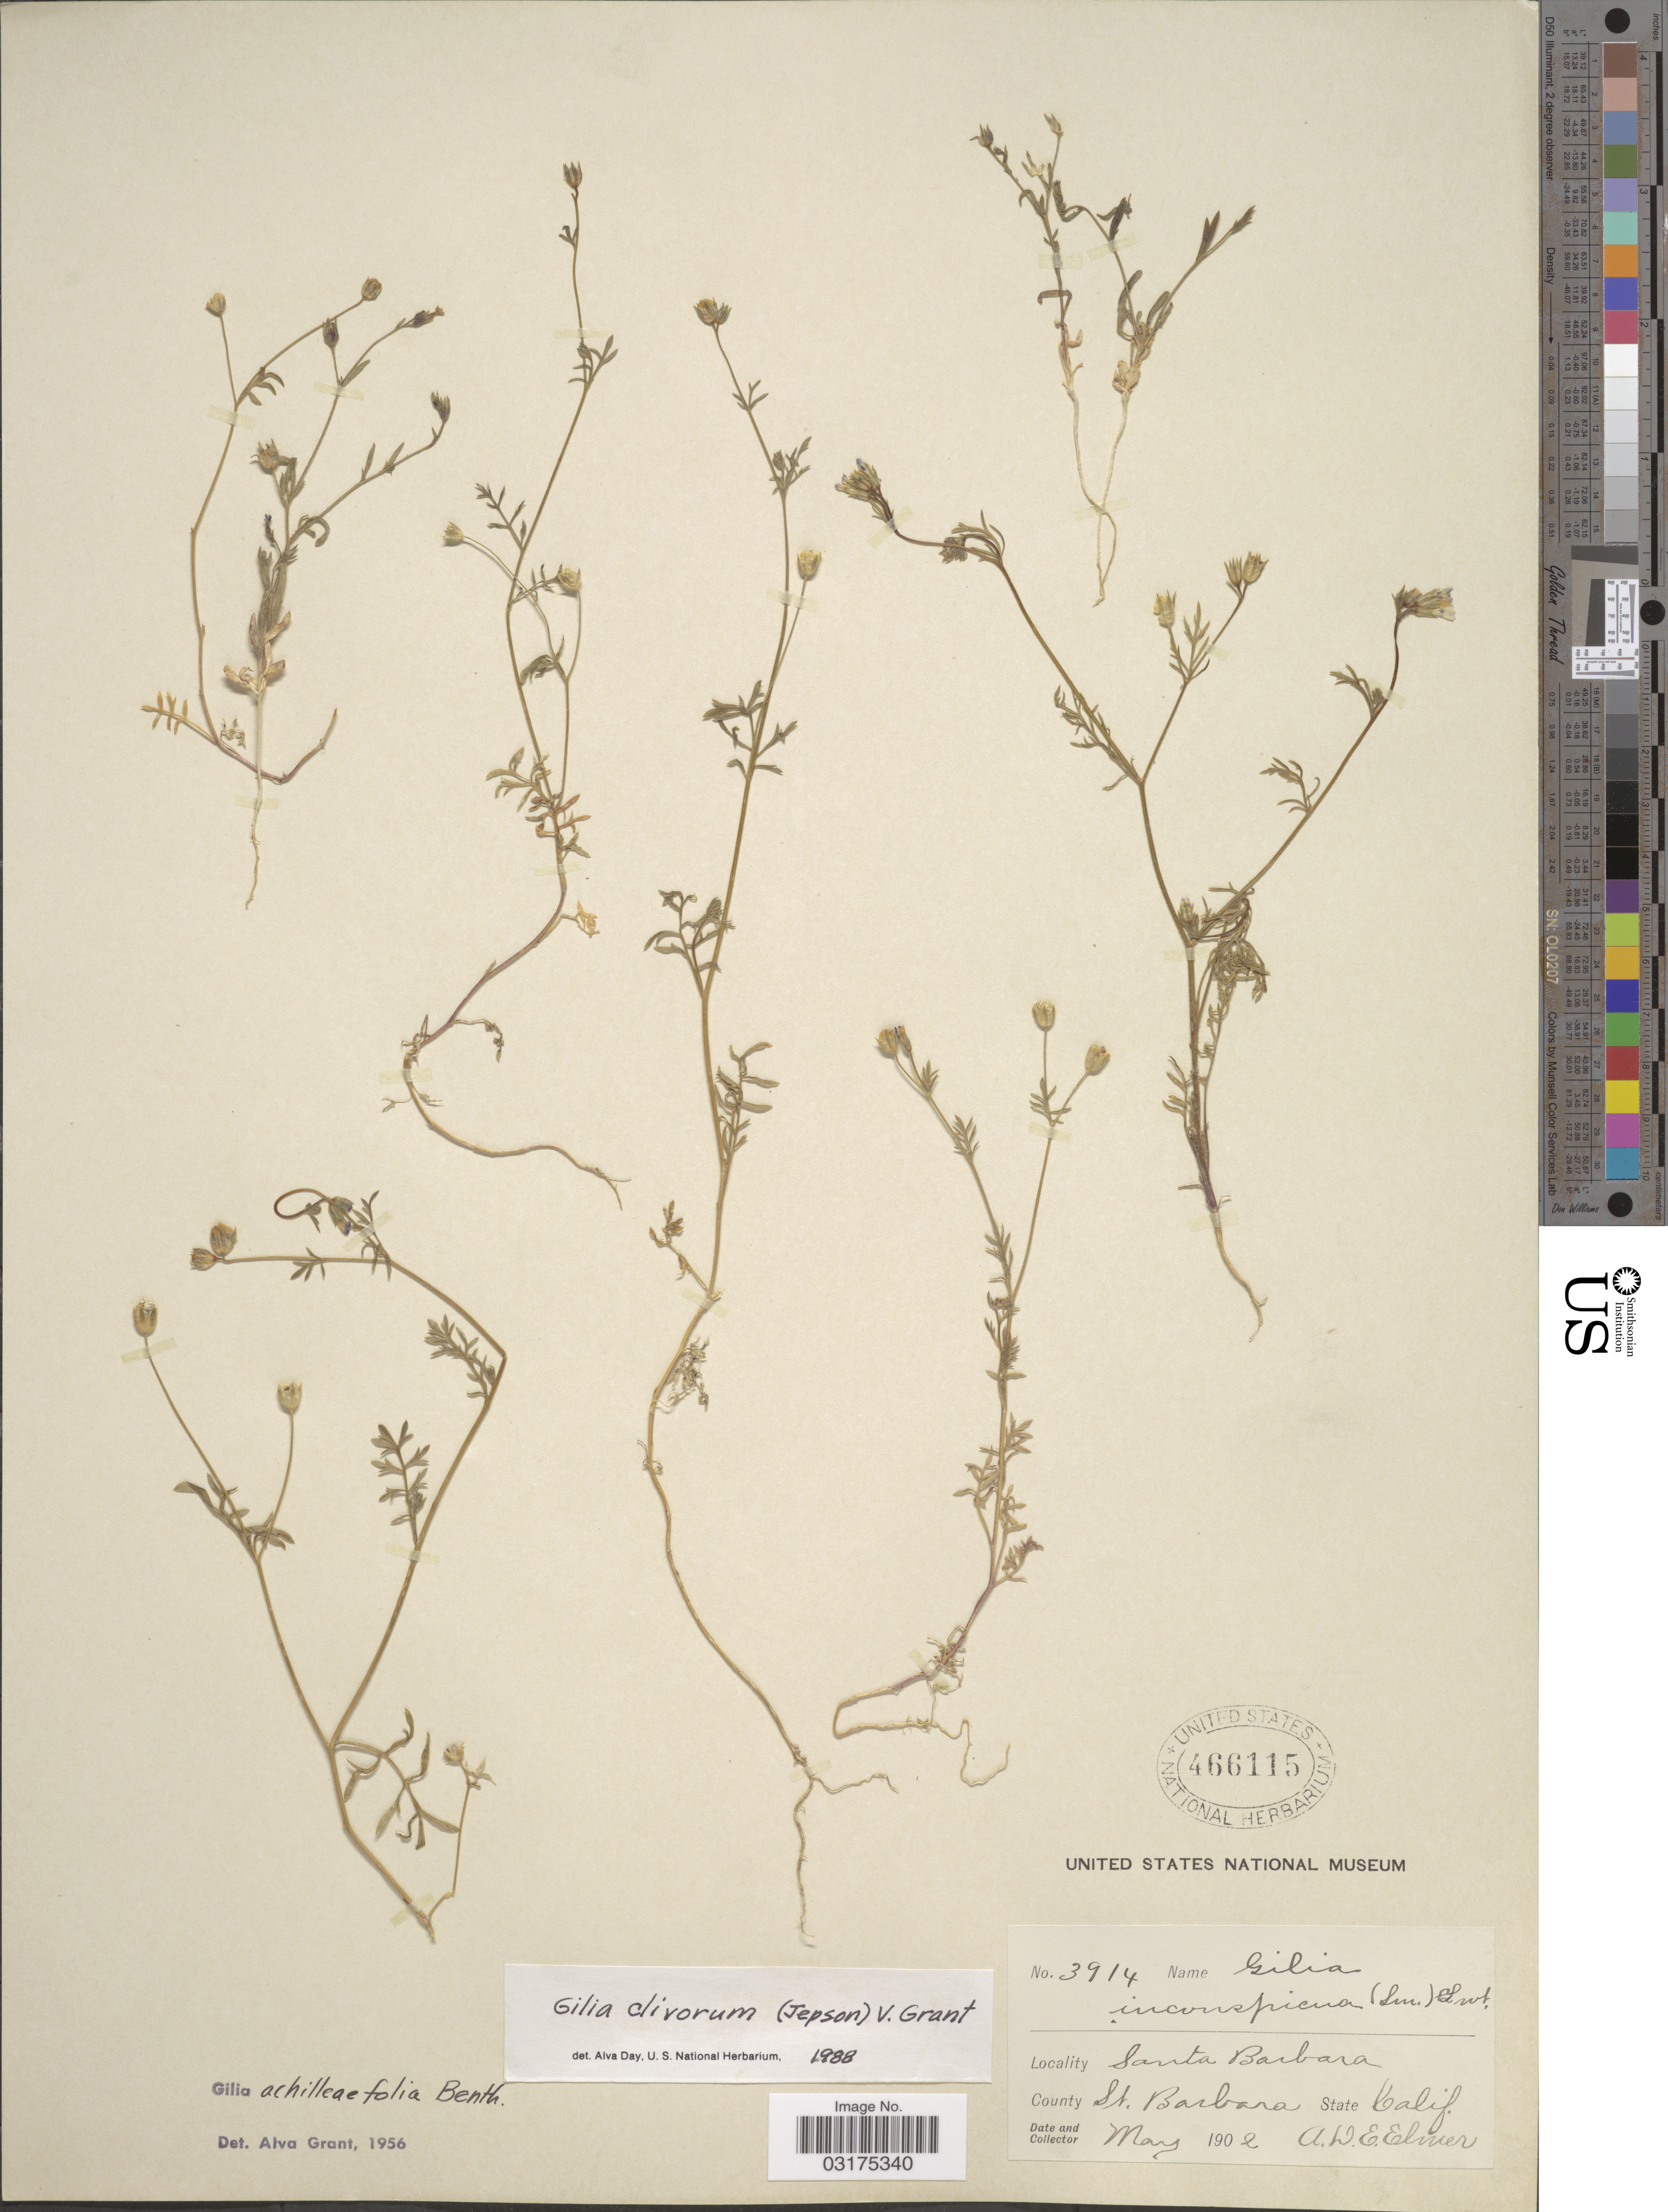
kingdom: Plantae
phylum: Tracheophyta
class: Magnoliopsida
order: Ericales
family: Polemoniaceae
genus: Gilia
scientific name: Gilia clivorum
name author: (Jeps.) V.E. Grant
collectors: A. D. E. Elmer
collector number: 3914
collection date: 1902-05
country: United States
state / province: California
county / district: Santa Barbara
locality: Santa Barbara, County St. Barbara.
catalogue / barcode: US 466115